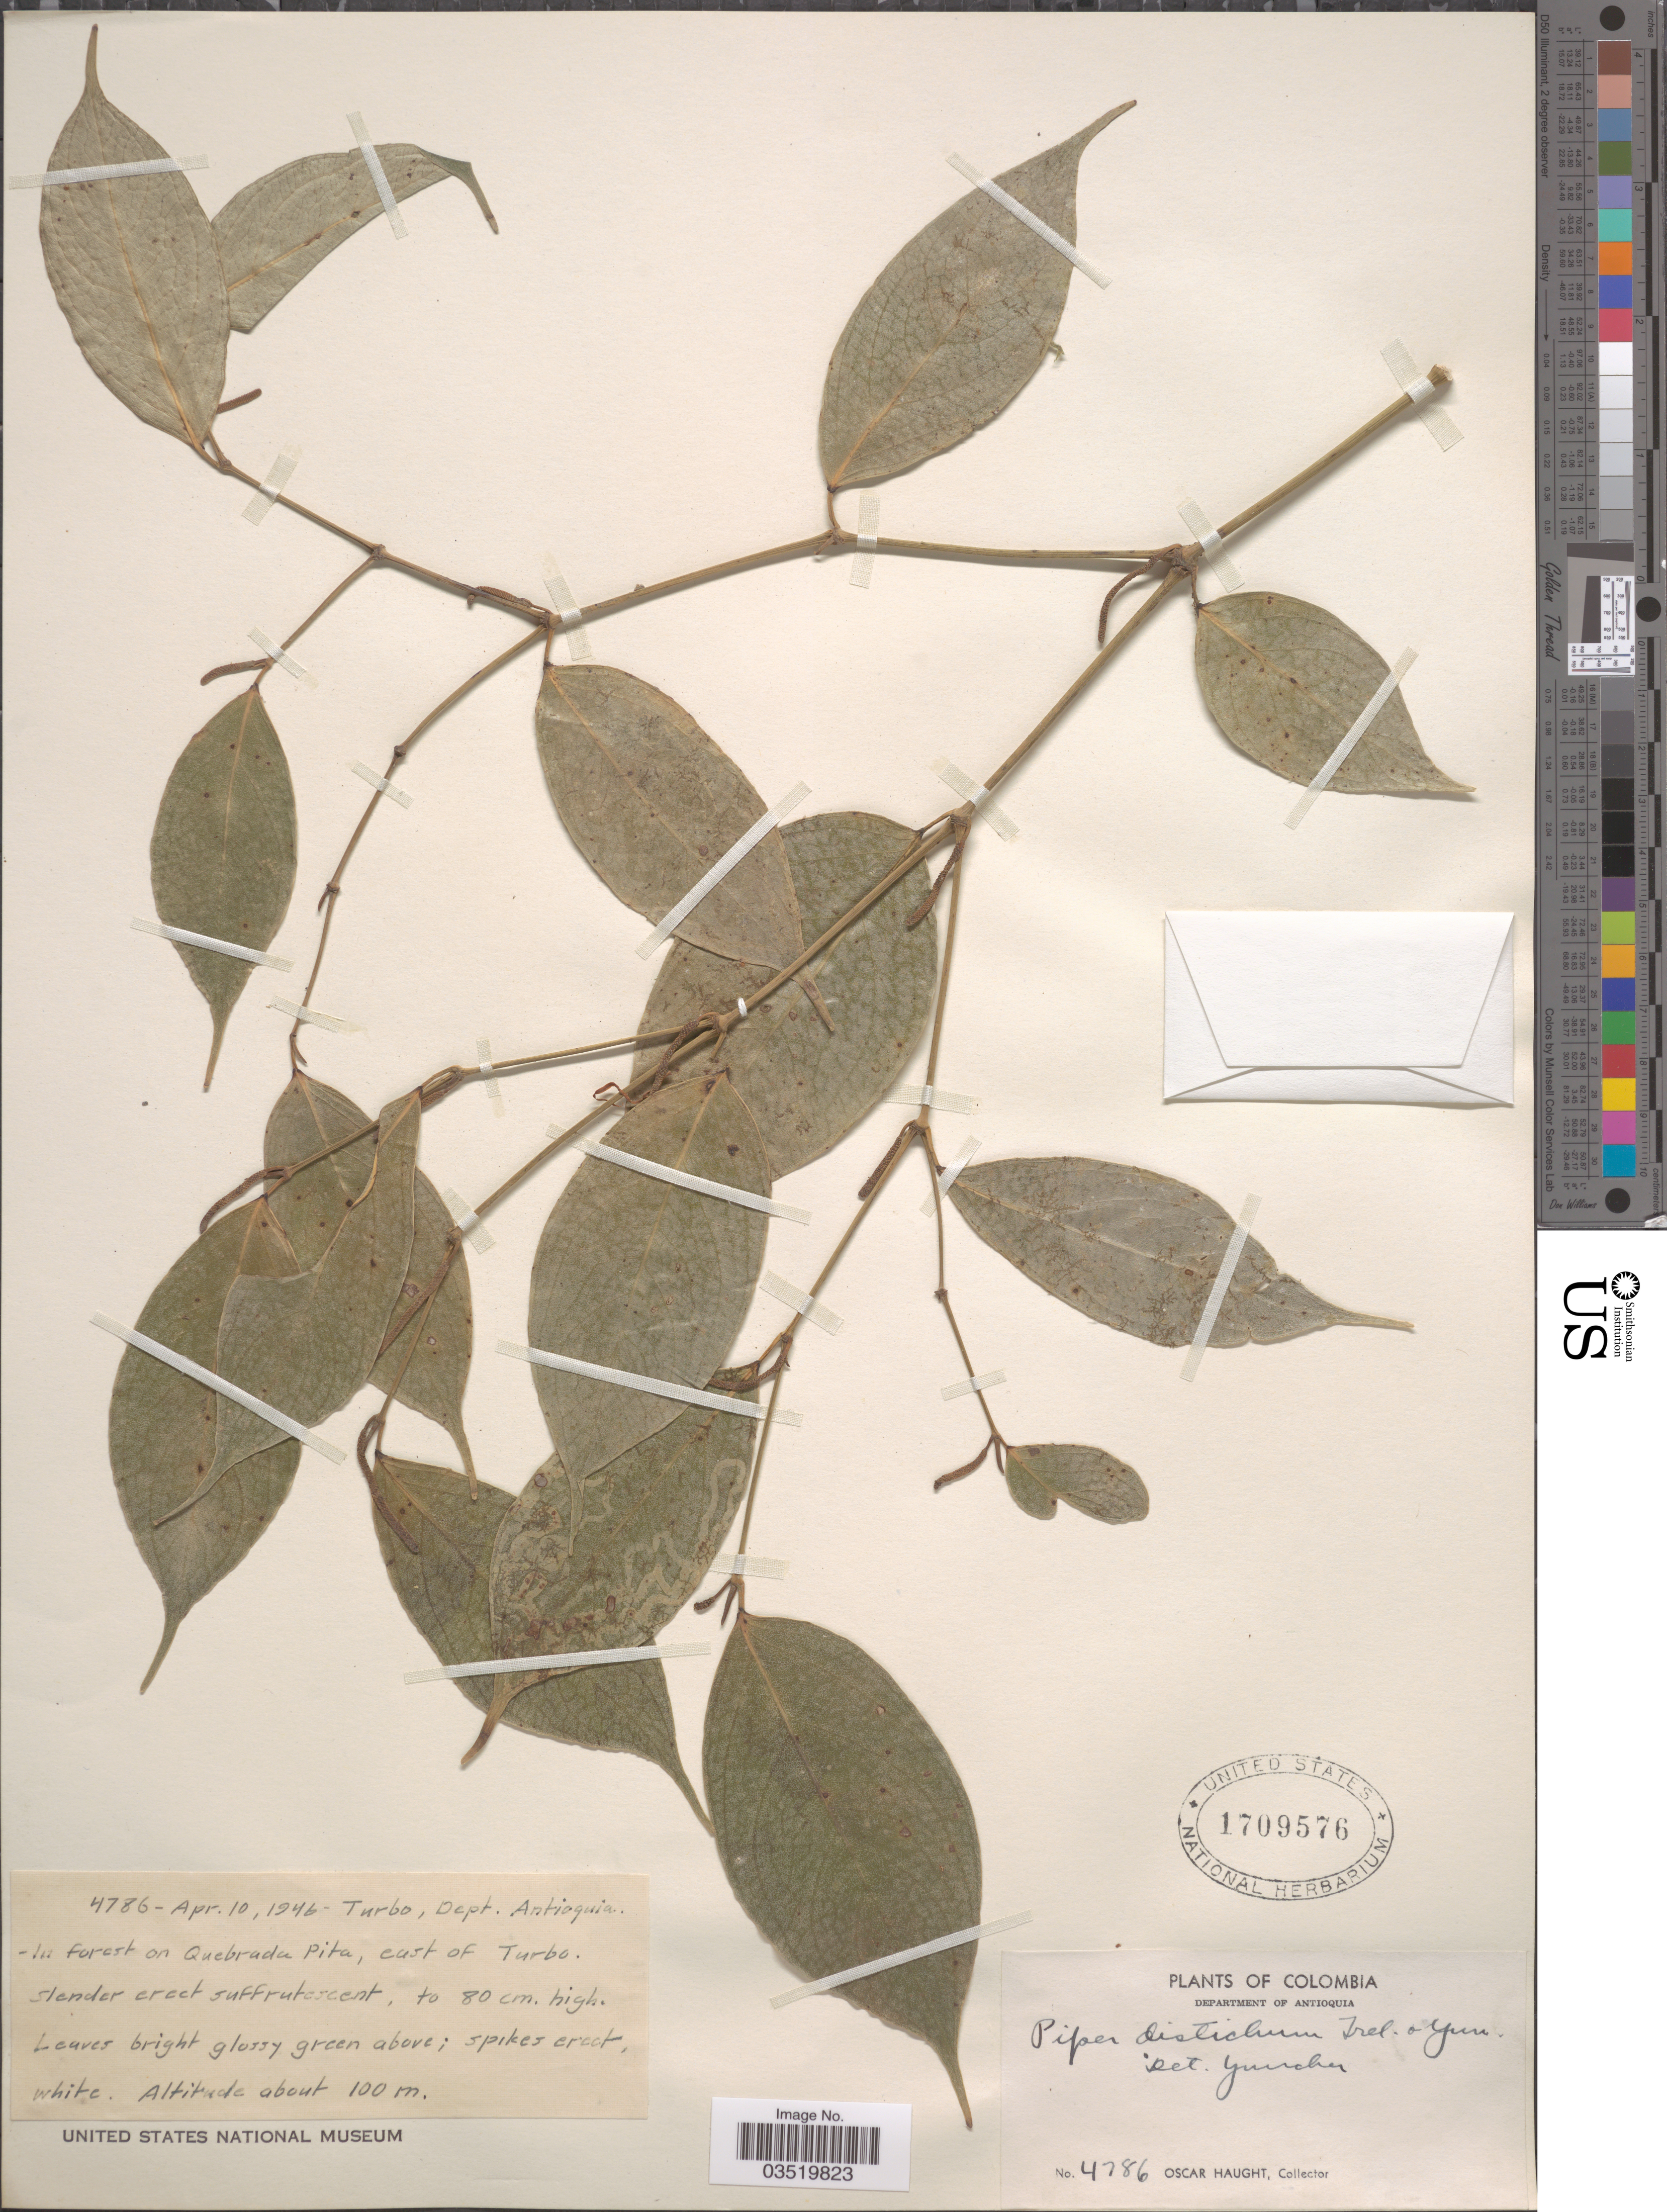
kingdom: Plantae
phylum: Tracheophyta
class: Magnoliopsida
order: Piperales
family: Piperaceae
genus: Piper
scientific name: Piper distichum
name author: Trel. & Yunck.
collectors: O. Haught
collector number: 4786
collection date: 1946-04-10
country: Colombia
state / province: Antioquia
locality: Department of Antioquia. Turbo. In forest on Quebrada Pita, east of Turbo.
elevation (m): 100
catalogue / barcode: US 1709576